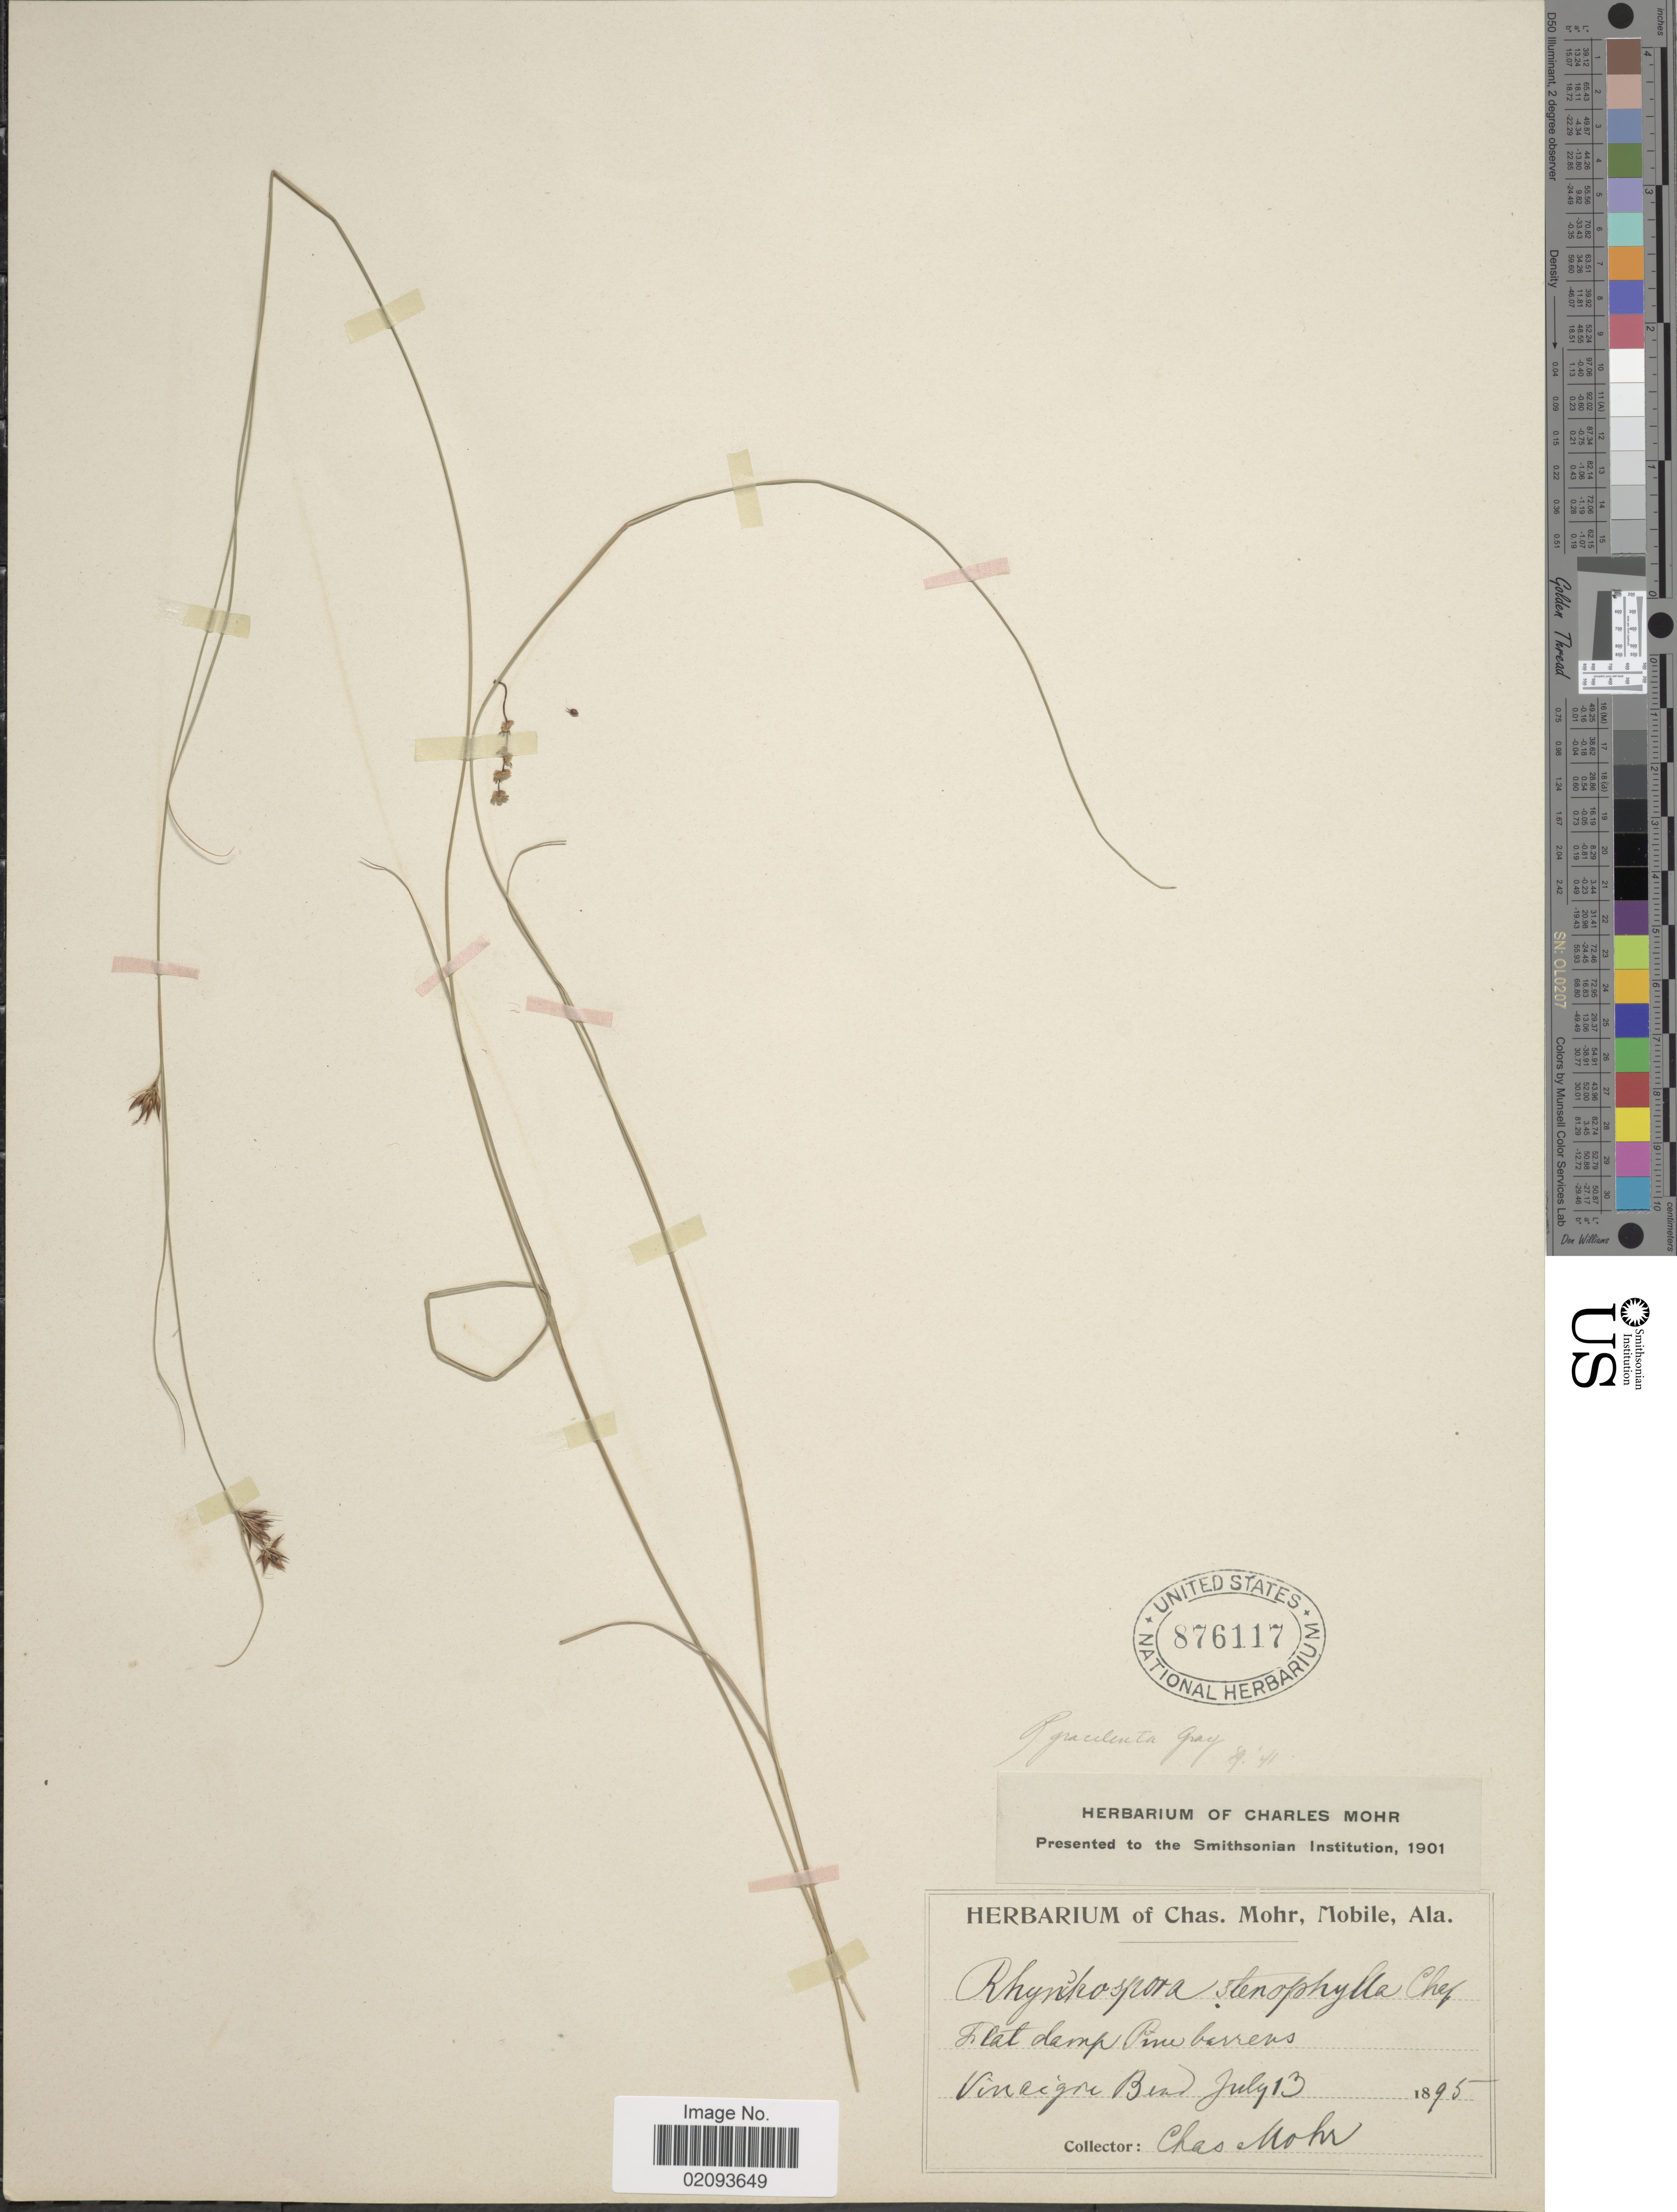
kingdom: Plantae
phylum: Tracheophyta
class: Liliopsida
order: Poales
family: Cyperaceae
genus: Rhynchospora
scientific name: Rhynchospora gracilenta A. Gray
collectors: Mohr, C. T. (herbarium)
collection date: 1895-07-13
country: United States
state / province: Alabama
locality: Flat damp Pine barrens. Vinegar Bend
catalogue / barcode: US 876117